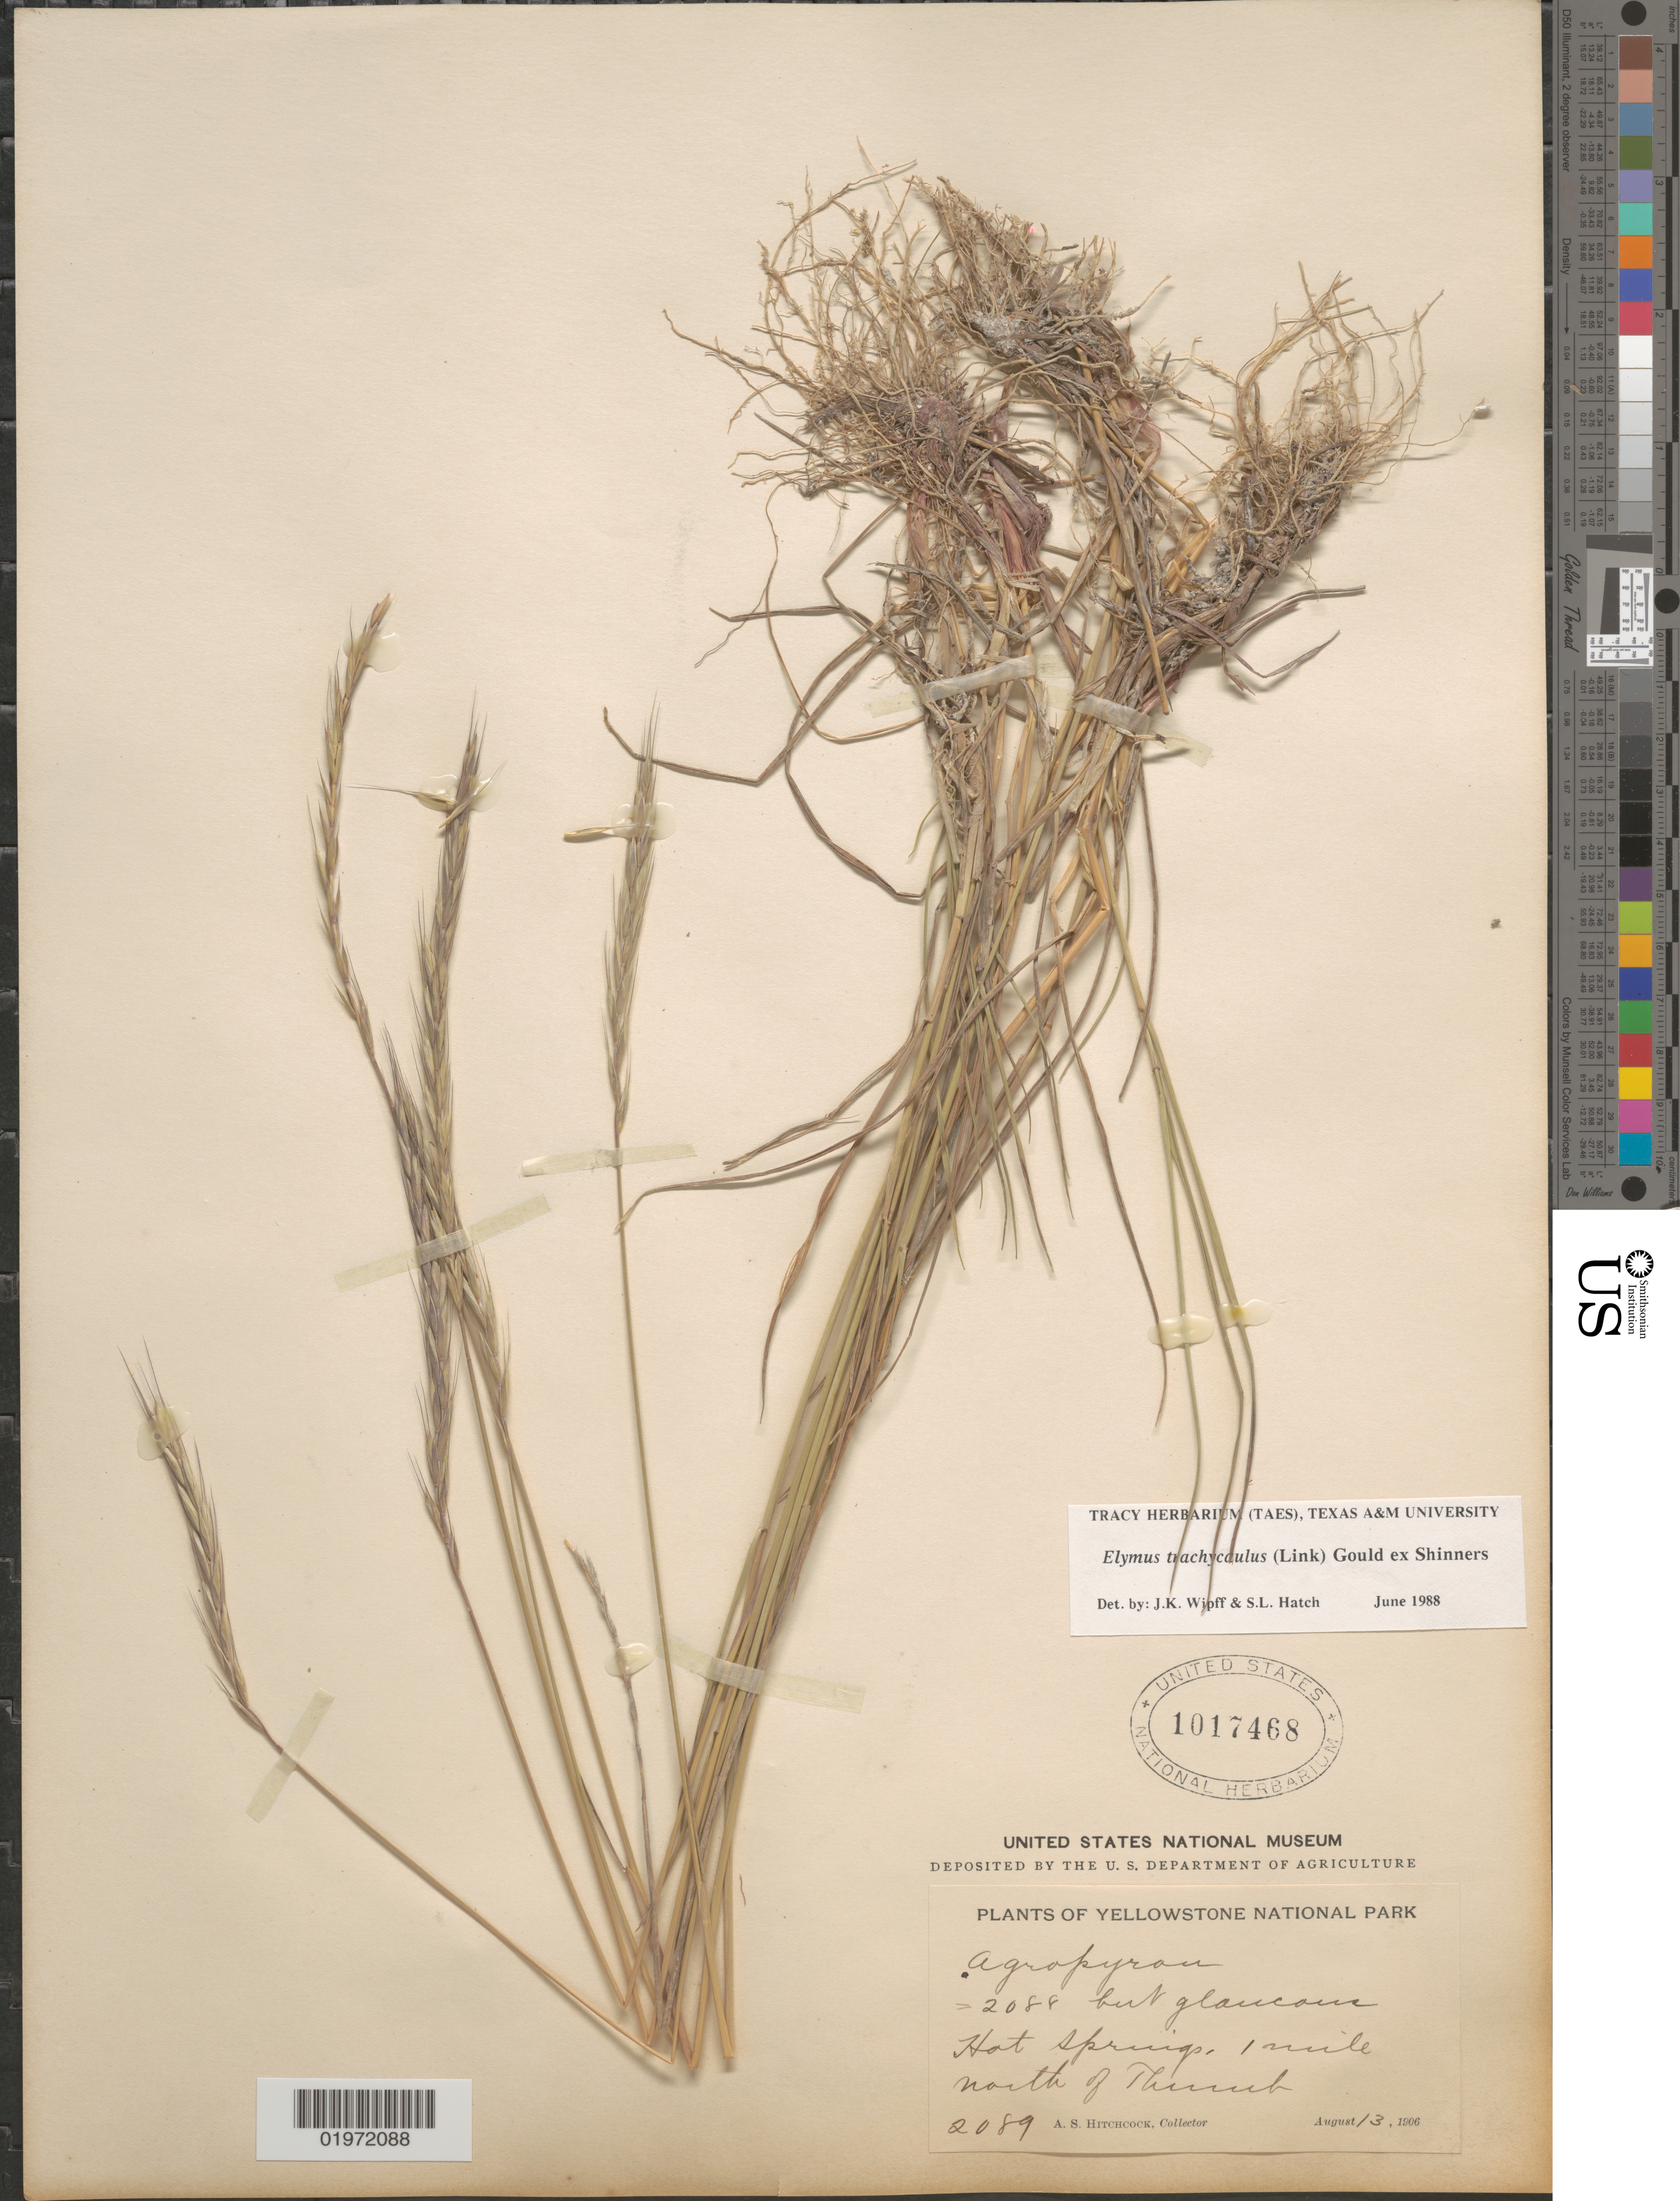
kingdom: Plantae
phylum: Tracheophyta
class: Liliopsida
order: Poales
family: Poaceae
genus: Elymus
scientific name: Elymus trachycaulus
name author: (Link) Gould ex Shinners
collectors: A. S. Hitchcock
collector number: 2089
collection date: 1906-08-13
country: United States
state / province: Wyoming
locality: Yellowstone National Park. Hot Springs, 1 mile north of Thumb.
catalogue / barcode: US 1017468